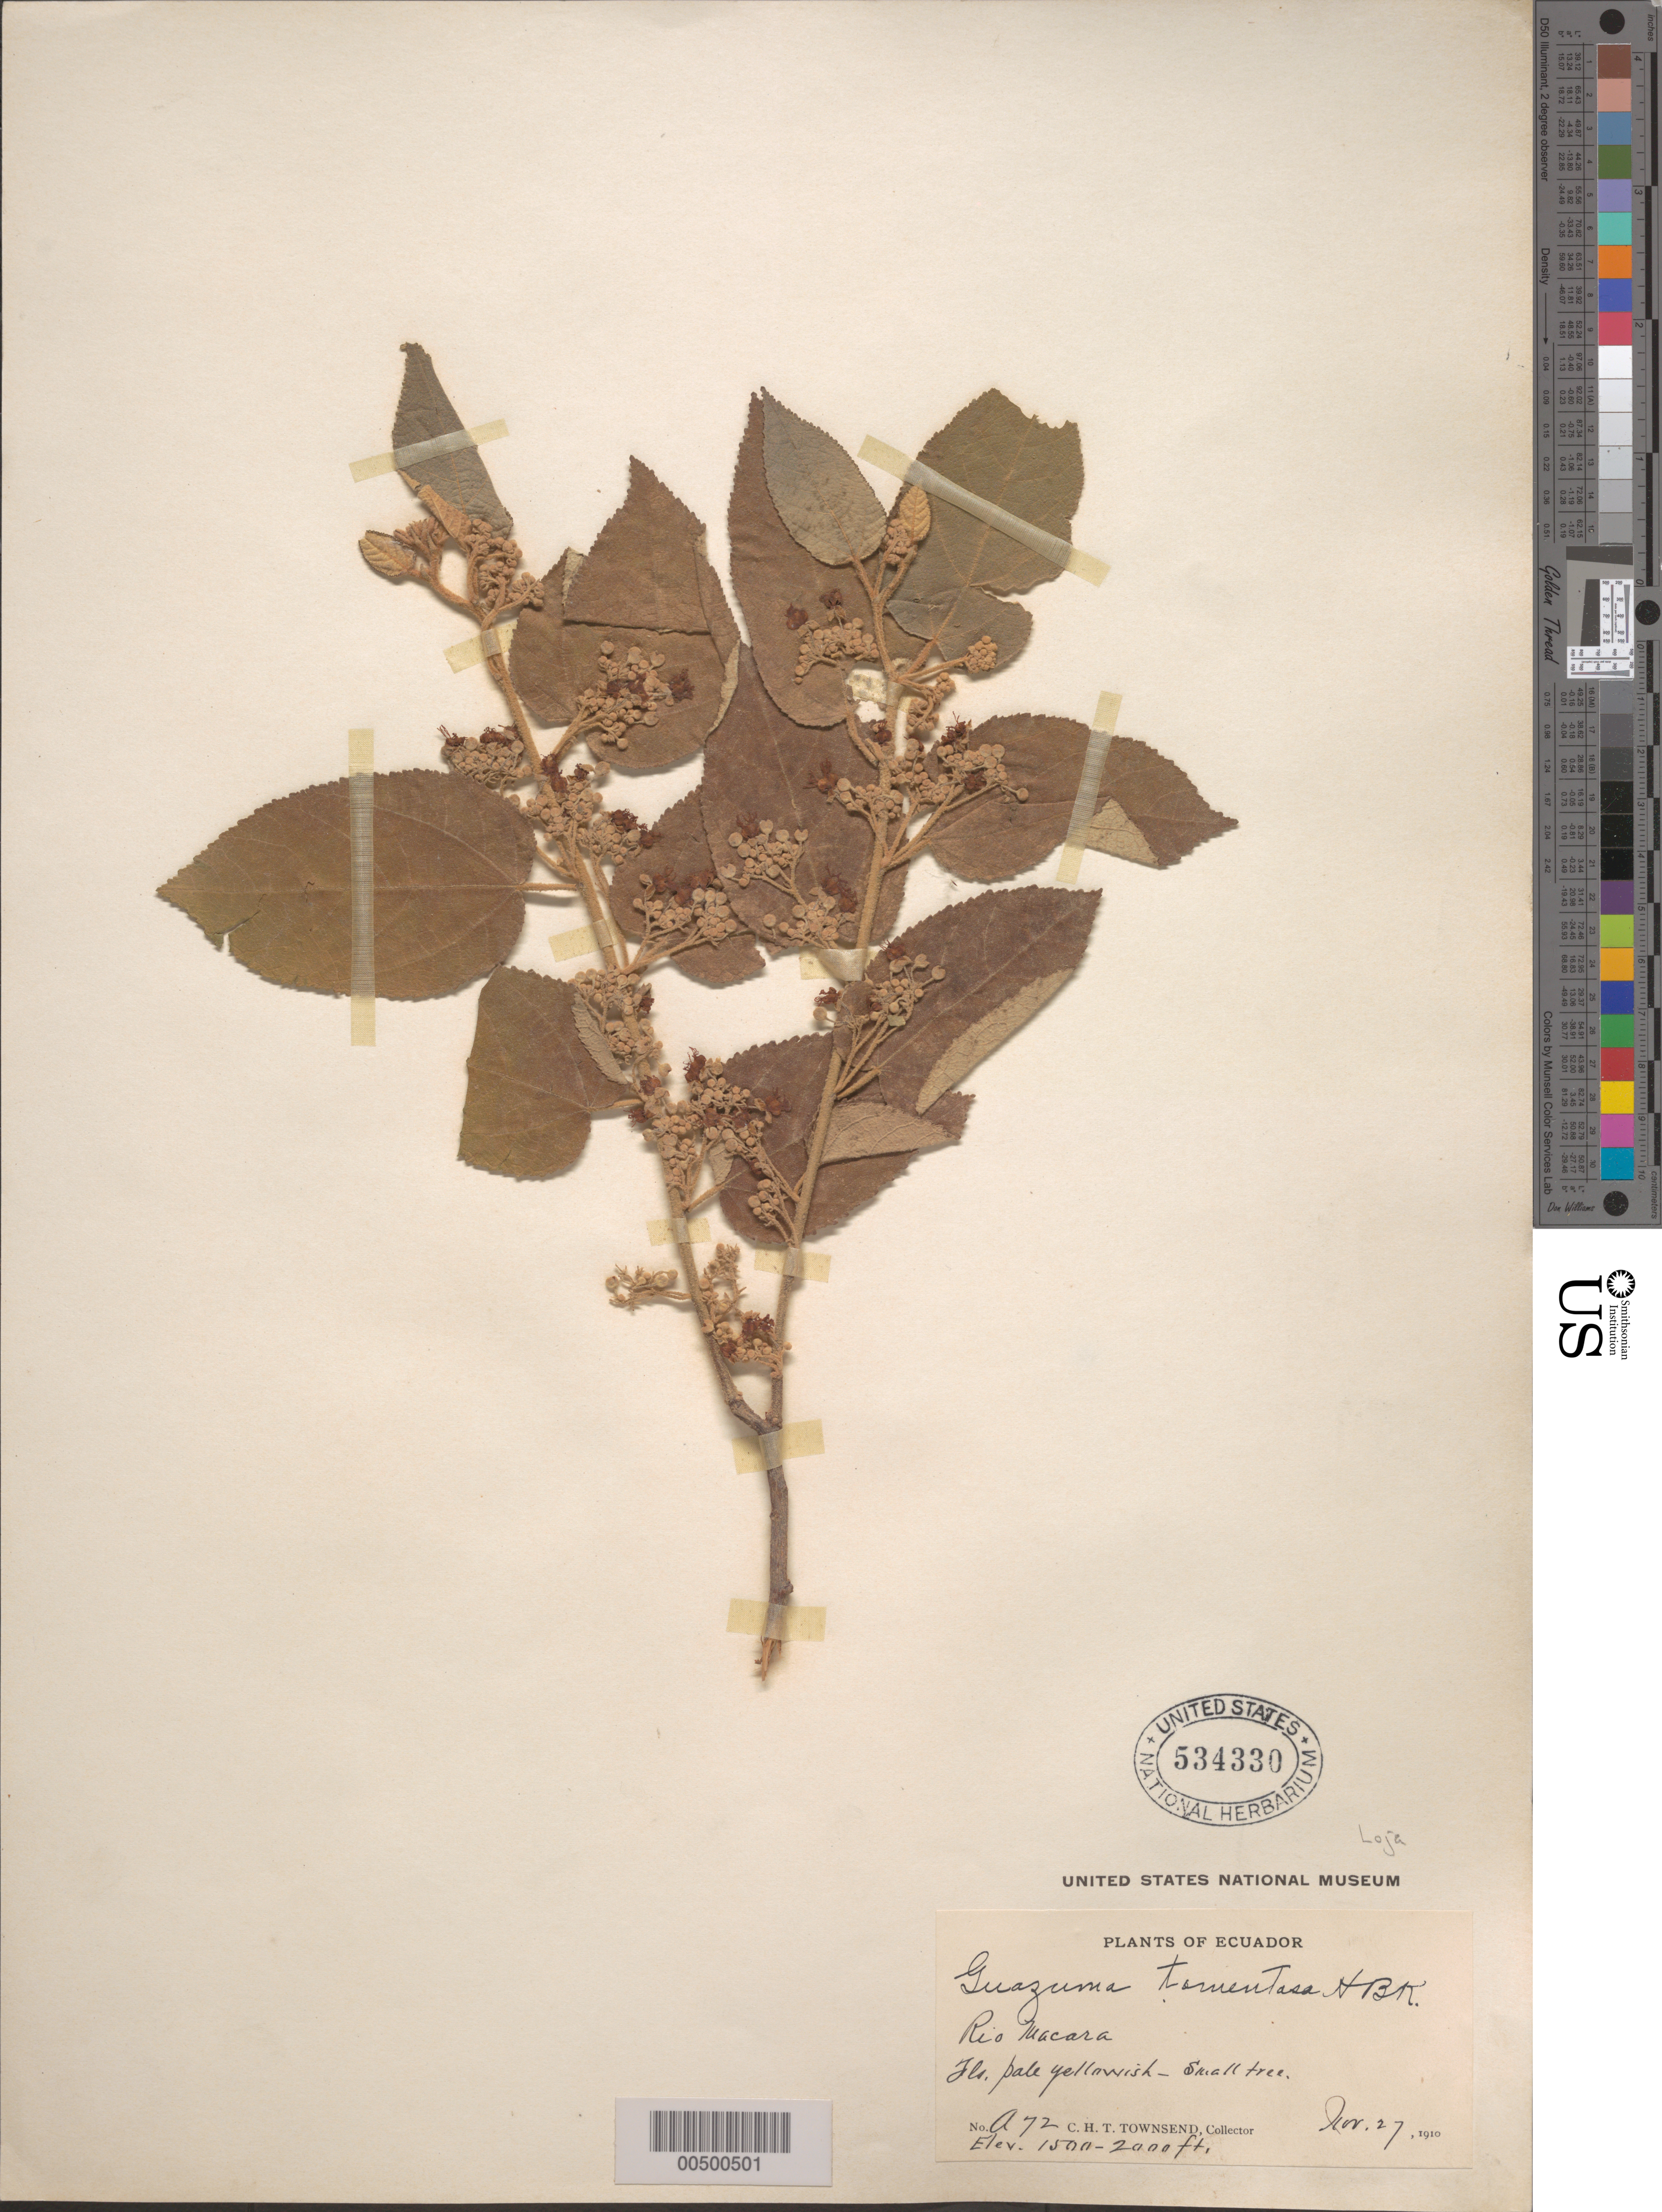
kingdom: Plantae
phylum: Tracheophyta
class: Magnoliopsida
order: Malvales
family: Malvaceae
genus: Guazuma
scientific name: Guazuma ulmifolia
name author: Lam.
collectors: C. H. T. Townsend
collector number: A72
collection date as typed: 27 Nov 1910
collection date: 1910-11-27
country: Ecuador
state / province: Loja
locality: Rio Macará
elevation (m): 457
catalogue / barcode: US 534330